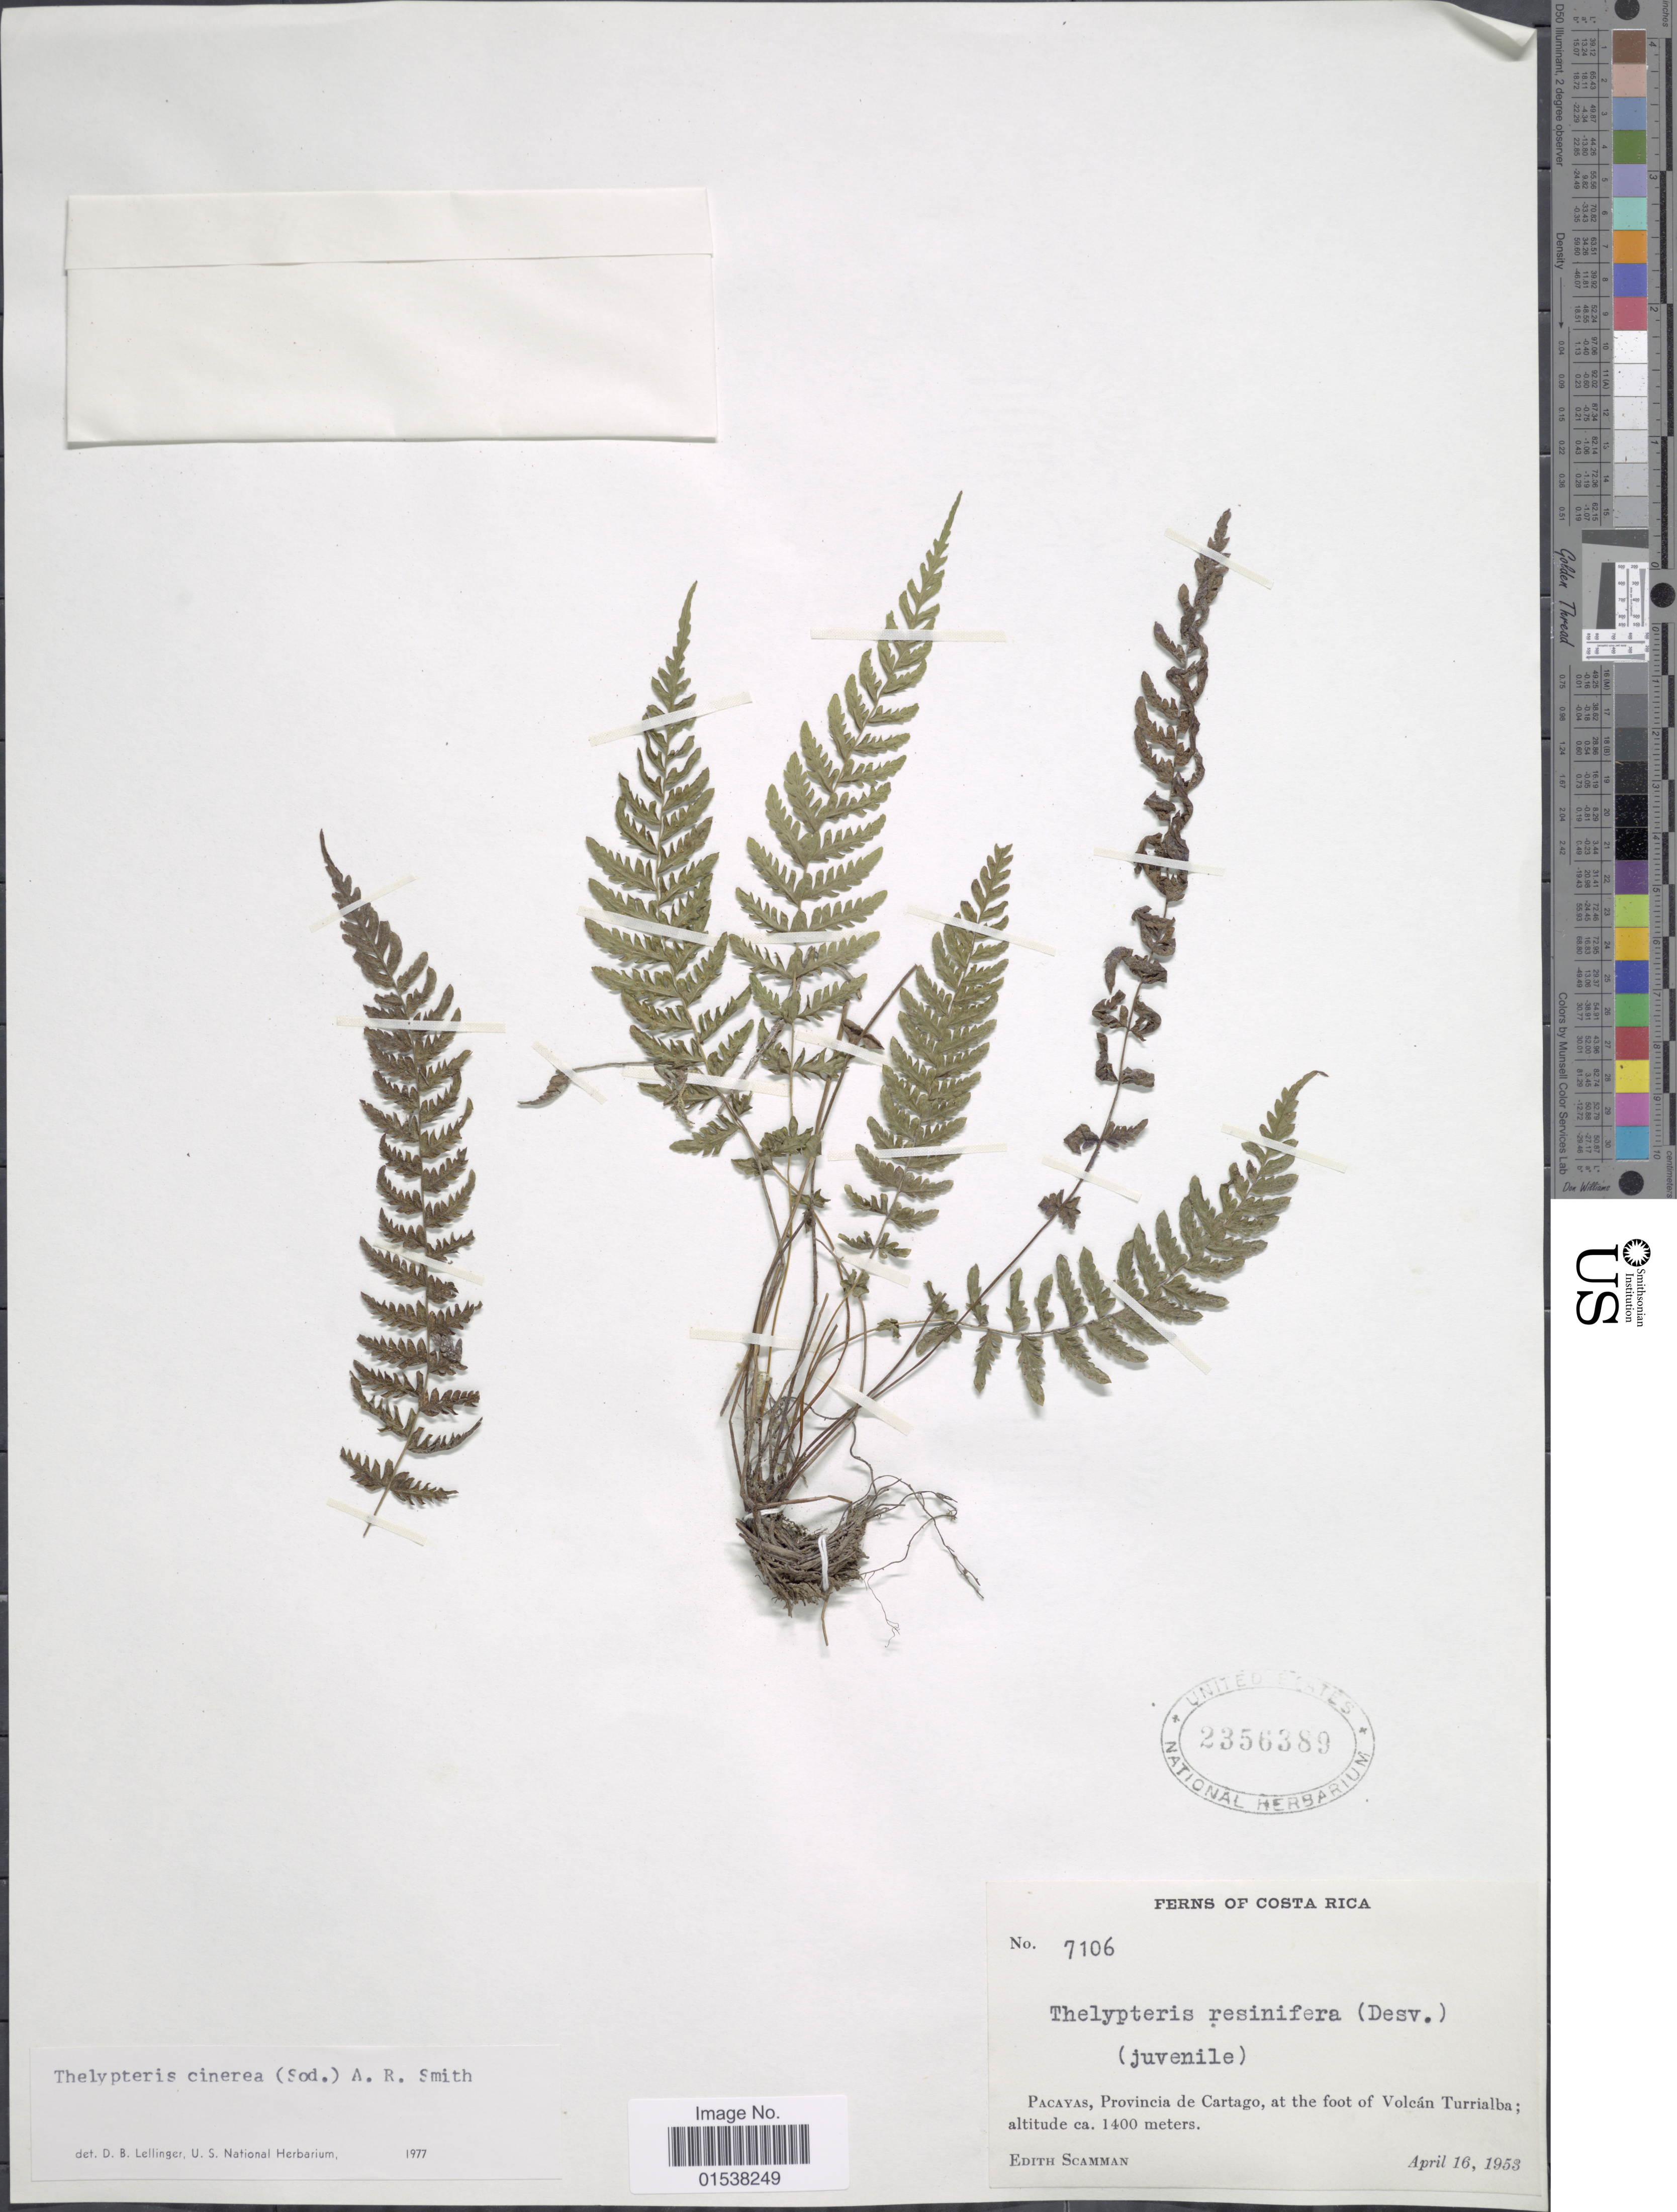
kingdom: Plantae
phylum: Tracheophyta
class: Polypodiopsida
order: Polypodiales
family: Thelypteridaceae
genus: Amauropelta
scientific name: Amauropelta cinerea (Sodiro) comb. nov., ined. 2015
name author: (Sodiro)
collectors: E. Scamman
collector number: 7106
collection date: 1953-04-16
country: Costa Rica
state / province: Cartago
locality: Pacayas, Provincia de Cartago, at the foot of Volcan Turrialba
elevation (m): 1400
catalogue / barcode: US 2356389